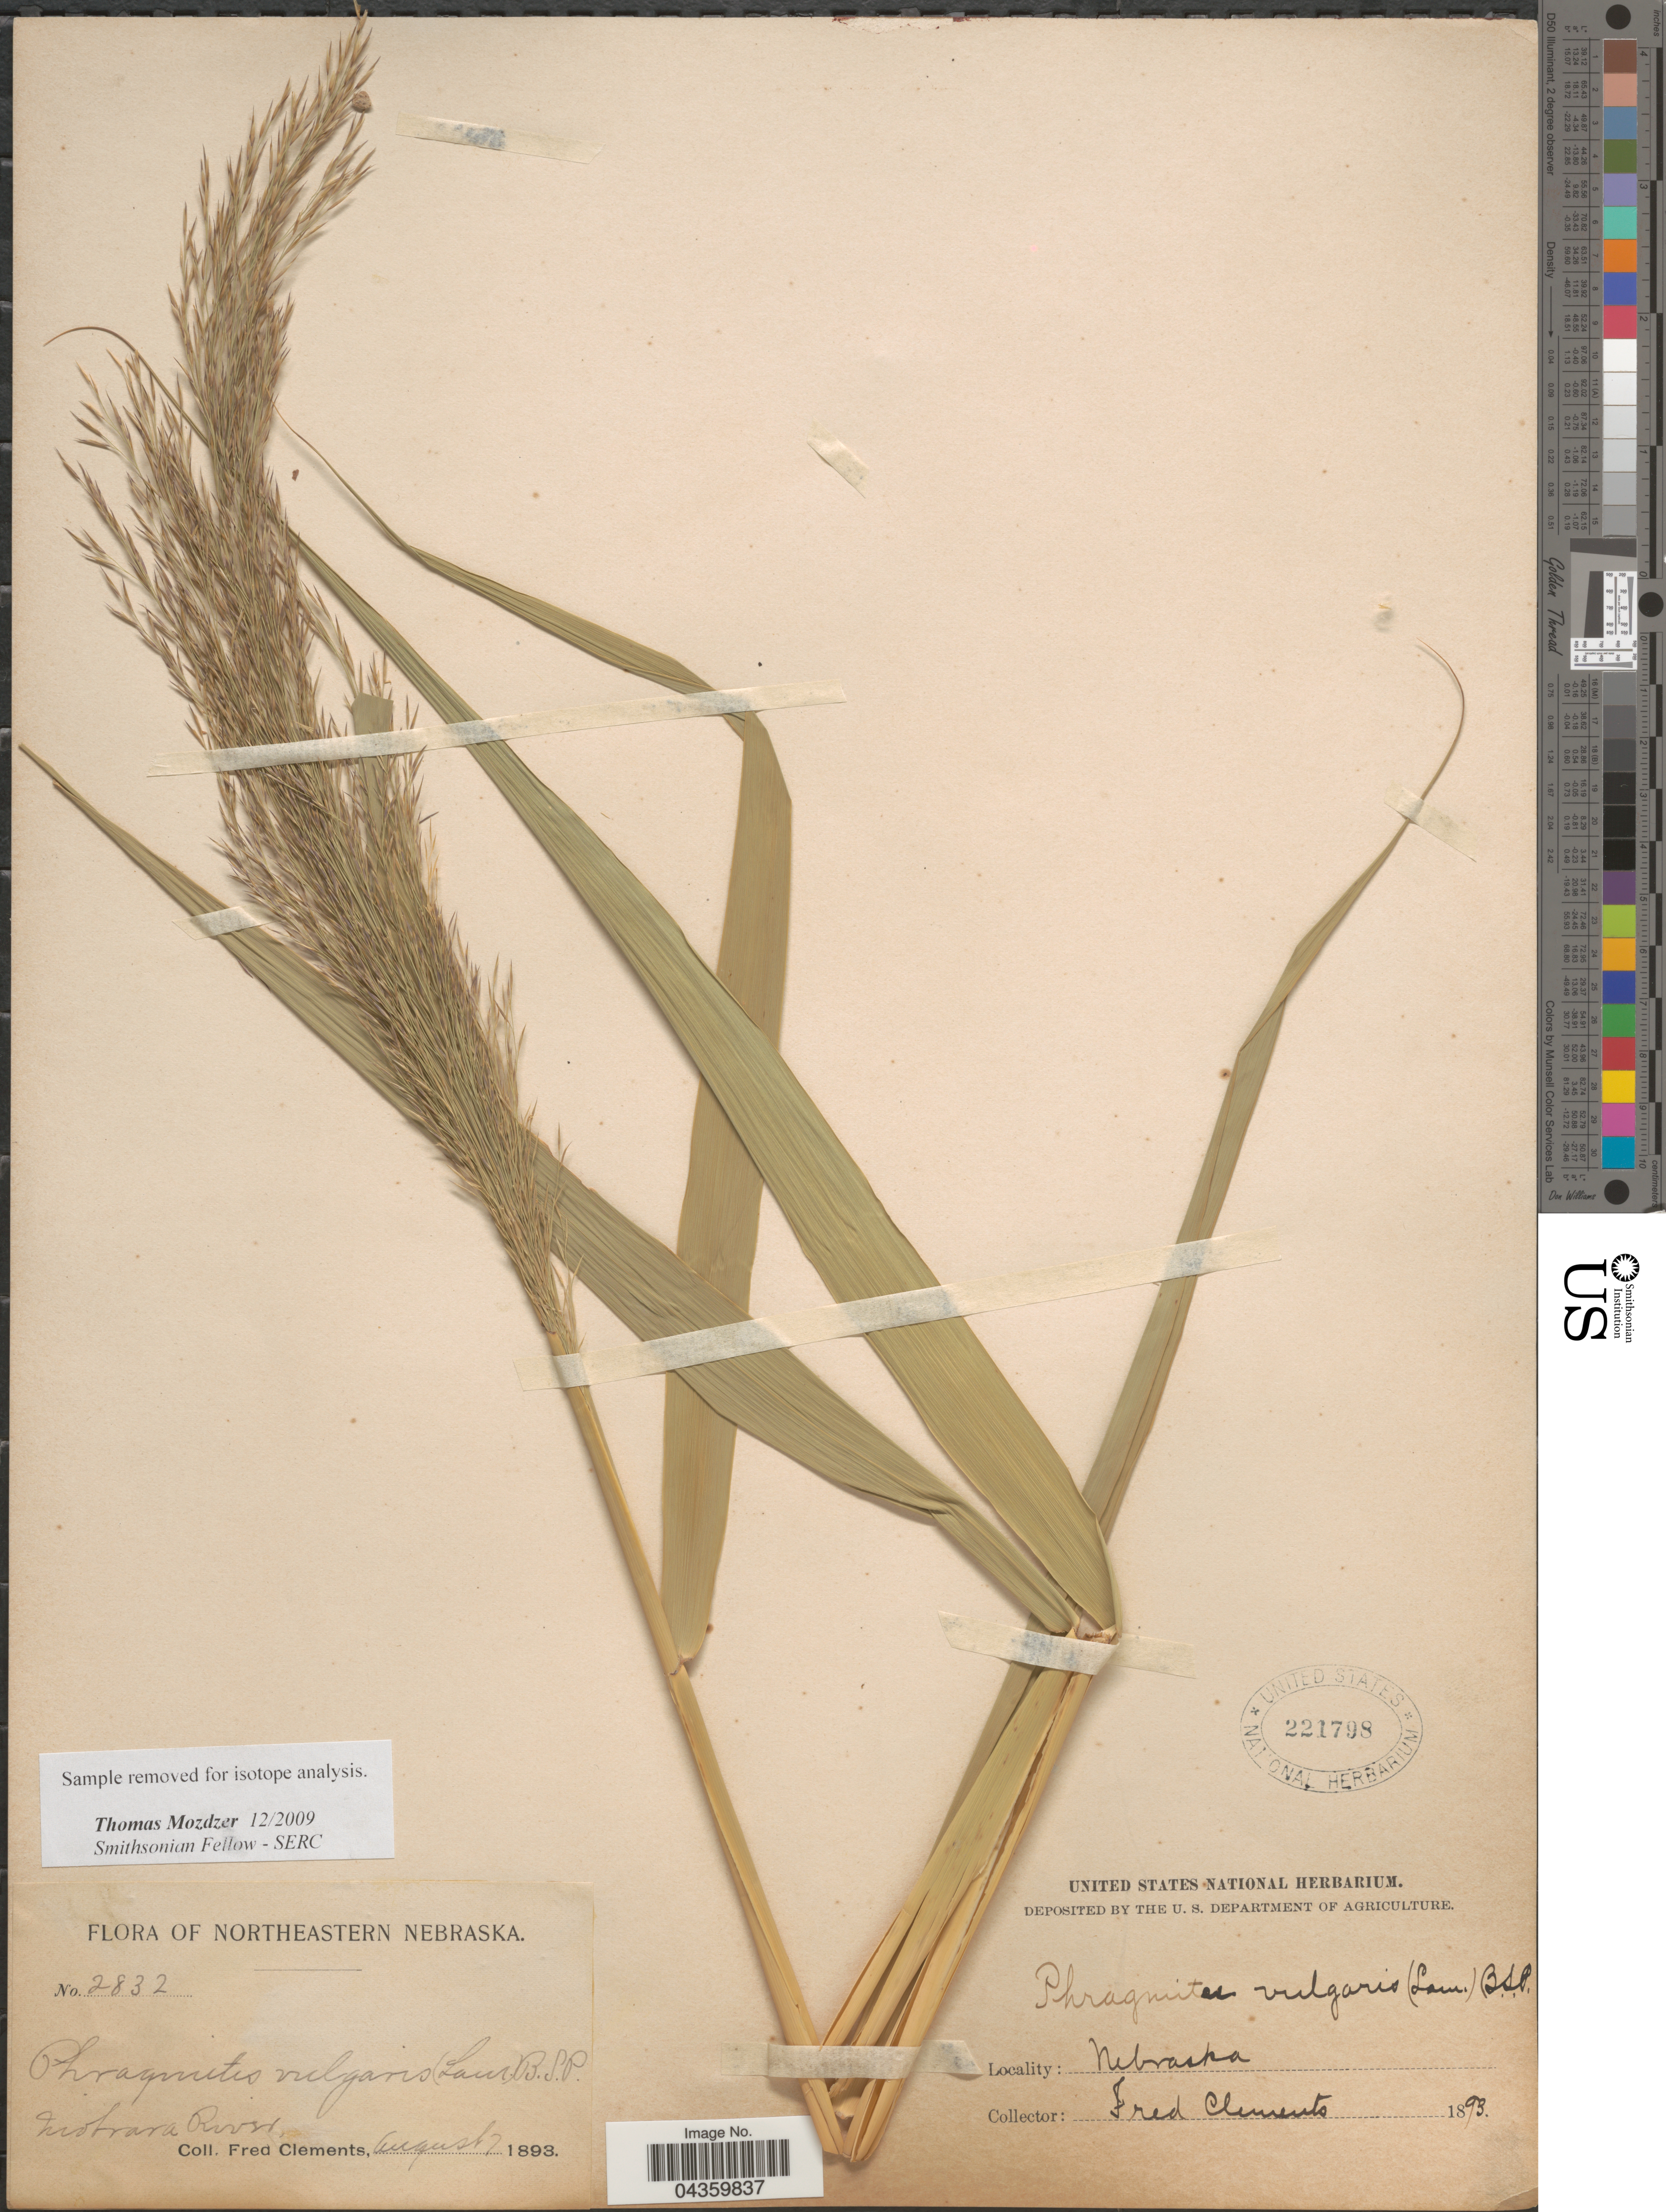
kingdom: Plantae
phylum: Tracheophyta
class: Liliopsida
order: Poales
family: Poaceae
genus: Phragmites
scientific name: Phragmites australis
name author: (Cav.) Trin. ex Steud.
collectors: F. Clements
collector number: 2832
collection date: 1893-08-07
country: United States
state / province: Nebraska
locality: Northeastern Nebraska. Niobrara River.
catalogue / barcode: US 221798